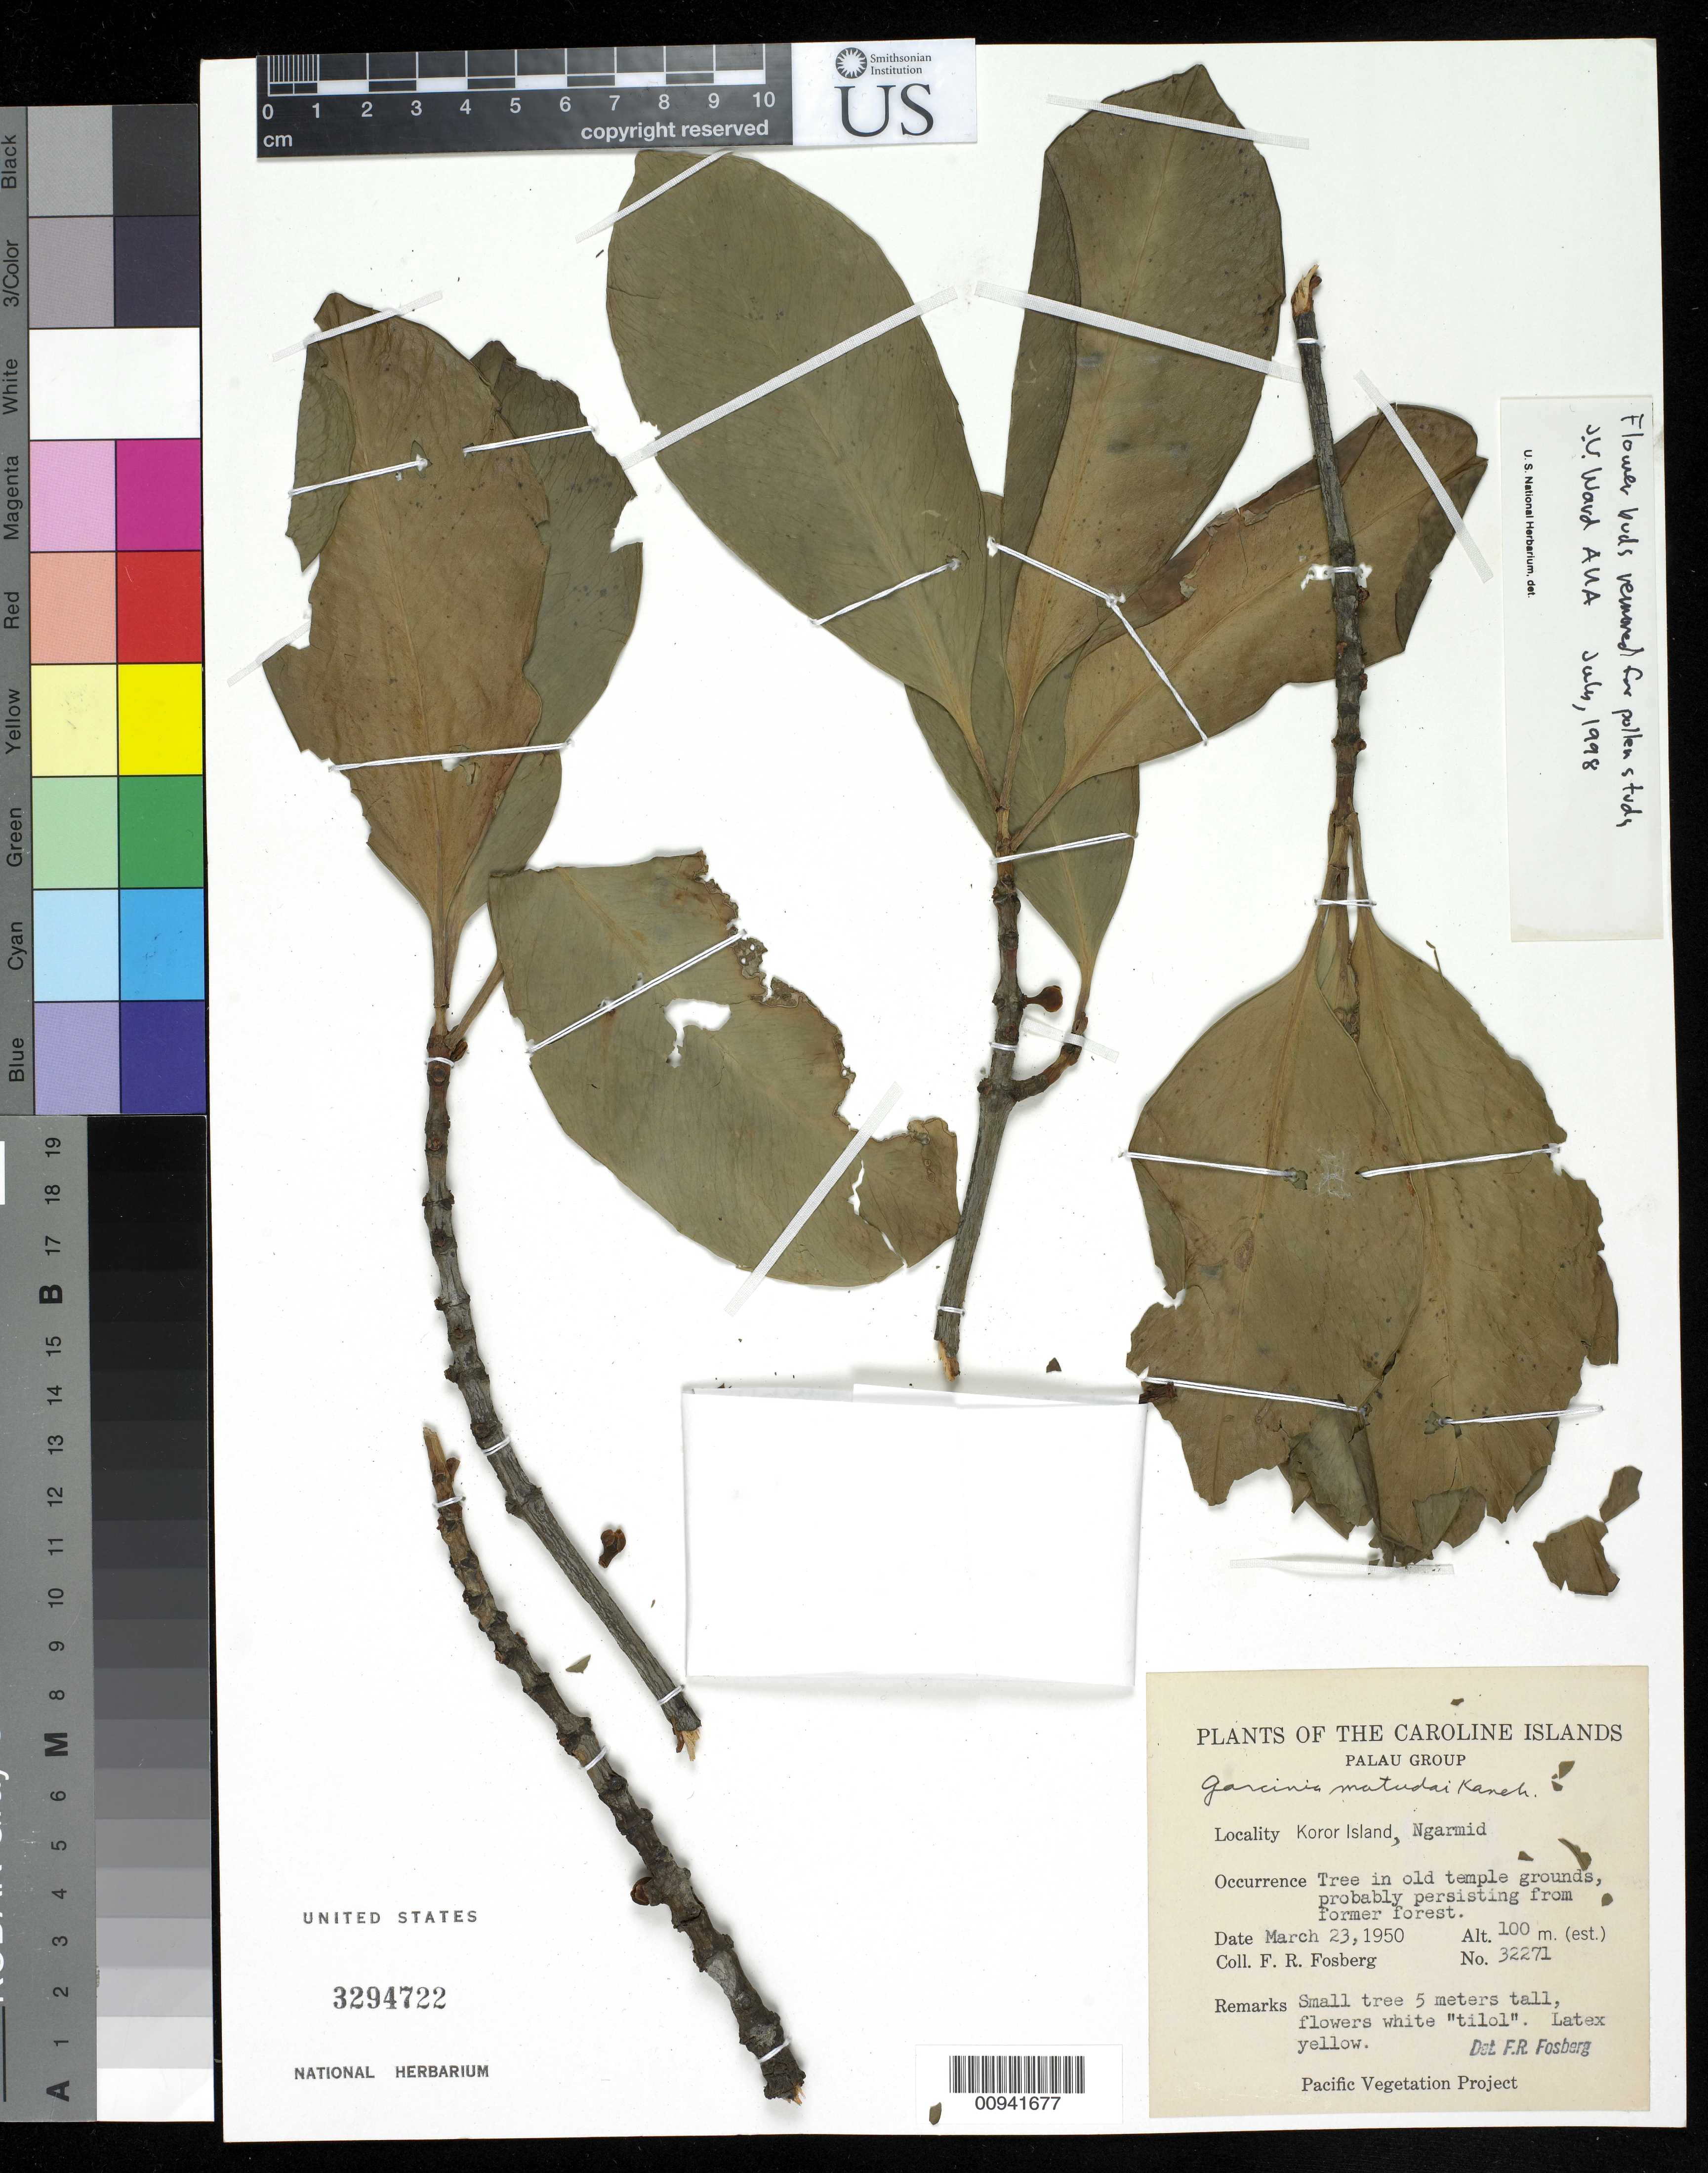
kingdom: Plantae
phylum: Tracheophyta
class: Magnoliopsida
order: Malpighiales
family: Clusiaceae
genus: Garcinia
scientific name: Garcinia matsudai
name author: Kaneh.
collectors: F. R. Fosberg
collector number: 32271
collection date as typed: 23 Mar 1950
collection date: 1950-03-23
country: Palau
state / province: Koror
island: Oreor [Koror]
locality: Koror I., Ngarmid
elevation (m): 100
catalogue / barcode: US 3294722